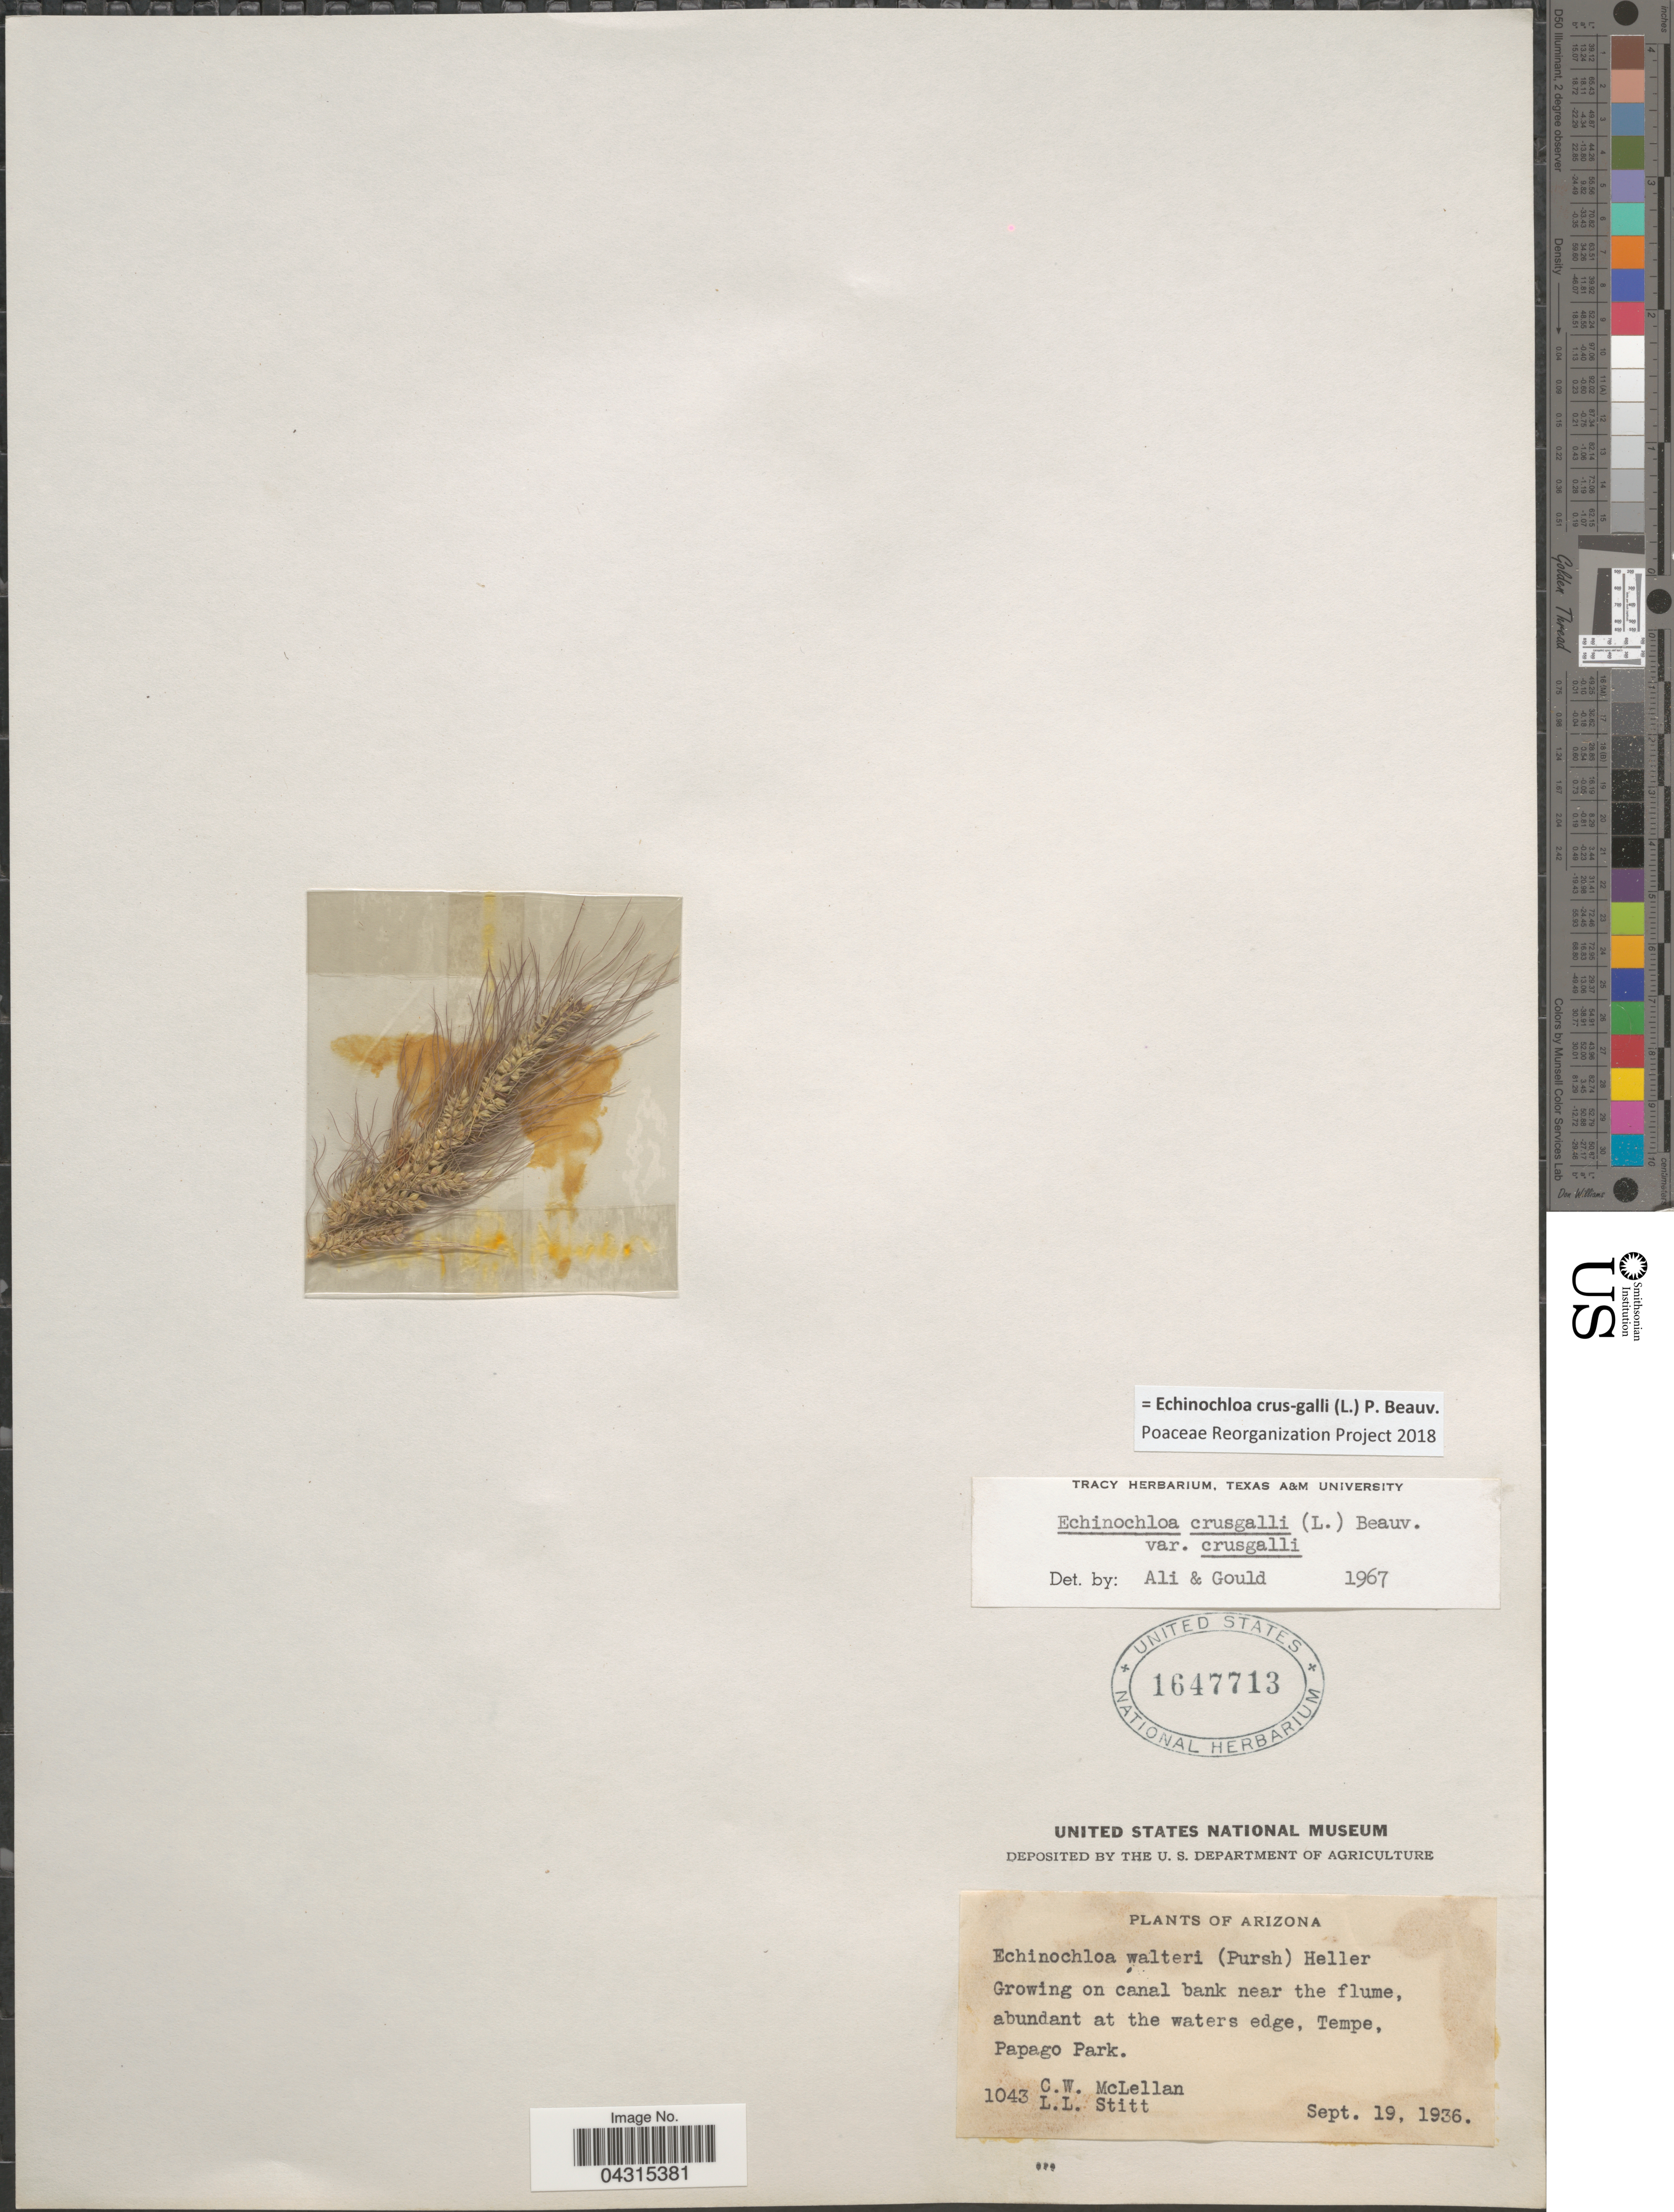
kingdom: Plantae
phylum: Tracheophyta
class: Liliopsida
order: Poales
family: Poaceae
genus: Echinochloa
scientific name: Echinochloa crus-galli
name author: (L.) P. Beauv.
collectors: C. McLellan & L. Stitt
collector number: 1043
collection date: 1936-09-19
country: United States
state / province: Arizona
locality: Growing on canal bank near the flume, abundant at the waters edge, Tempe, Papago Park.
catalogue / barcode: US 1647713